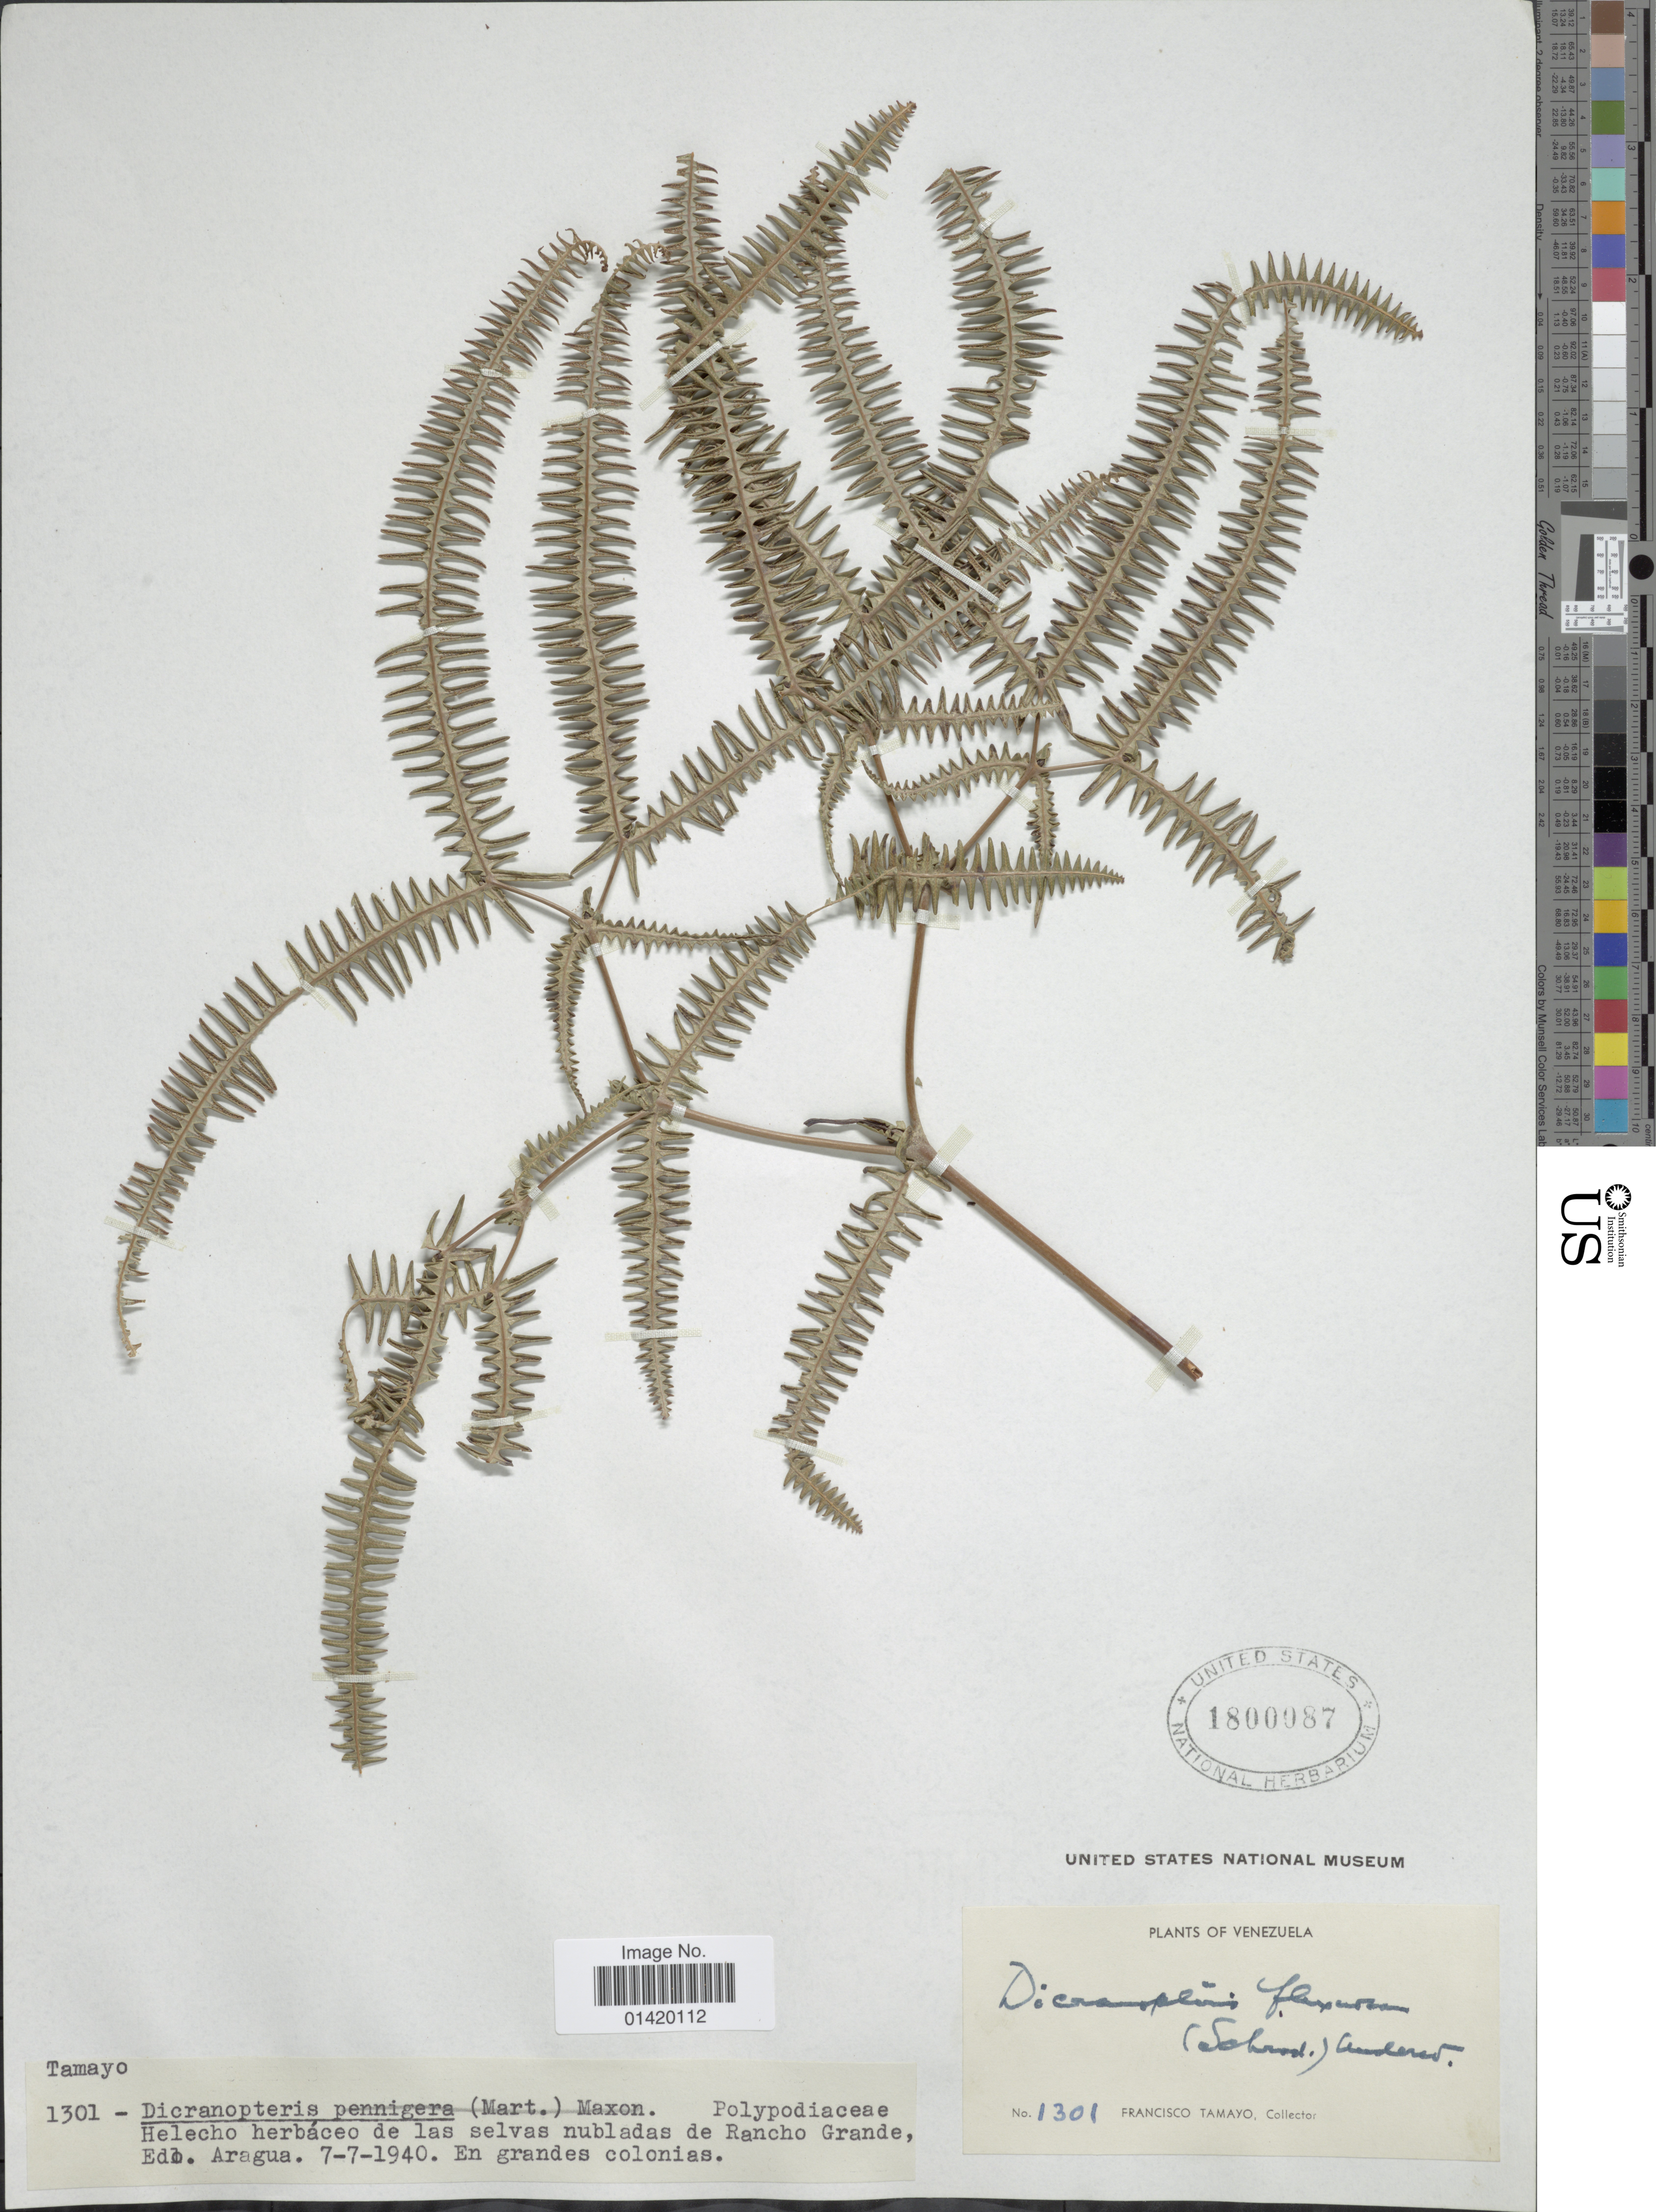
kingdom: Plantae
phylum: Tracheophyta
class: Polypodiopsida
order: Gleicheniales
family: Gleicheniaceae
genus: Dicranopteris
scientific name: Dicranopteris flexuosa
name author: (Schrad.) Underw.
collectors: F. Tamayo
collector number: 1301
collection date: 1940-07-07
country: Venezuela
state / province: Aragua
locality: Helecho herbáceo e las nubladas de Rancho Grande, Edo Aragua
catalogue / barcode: US 1800087